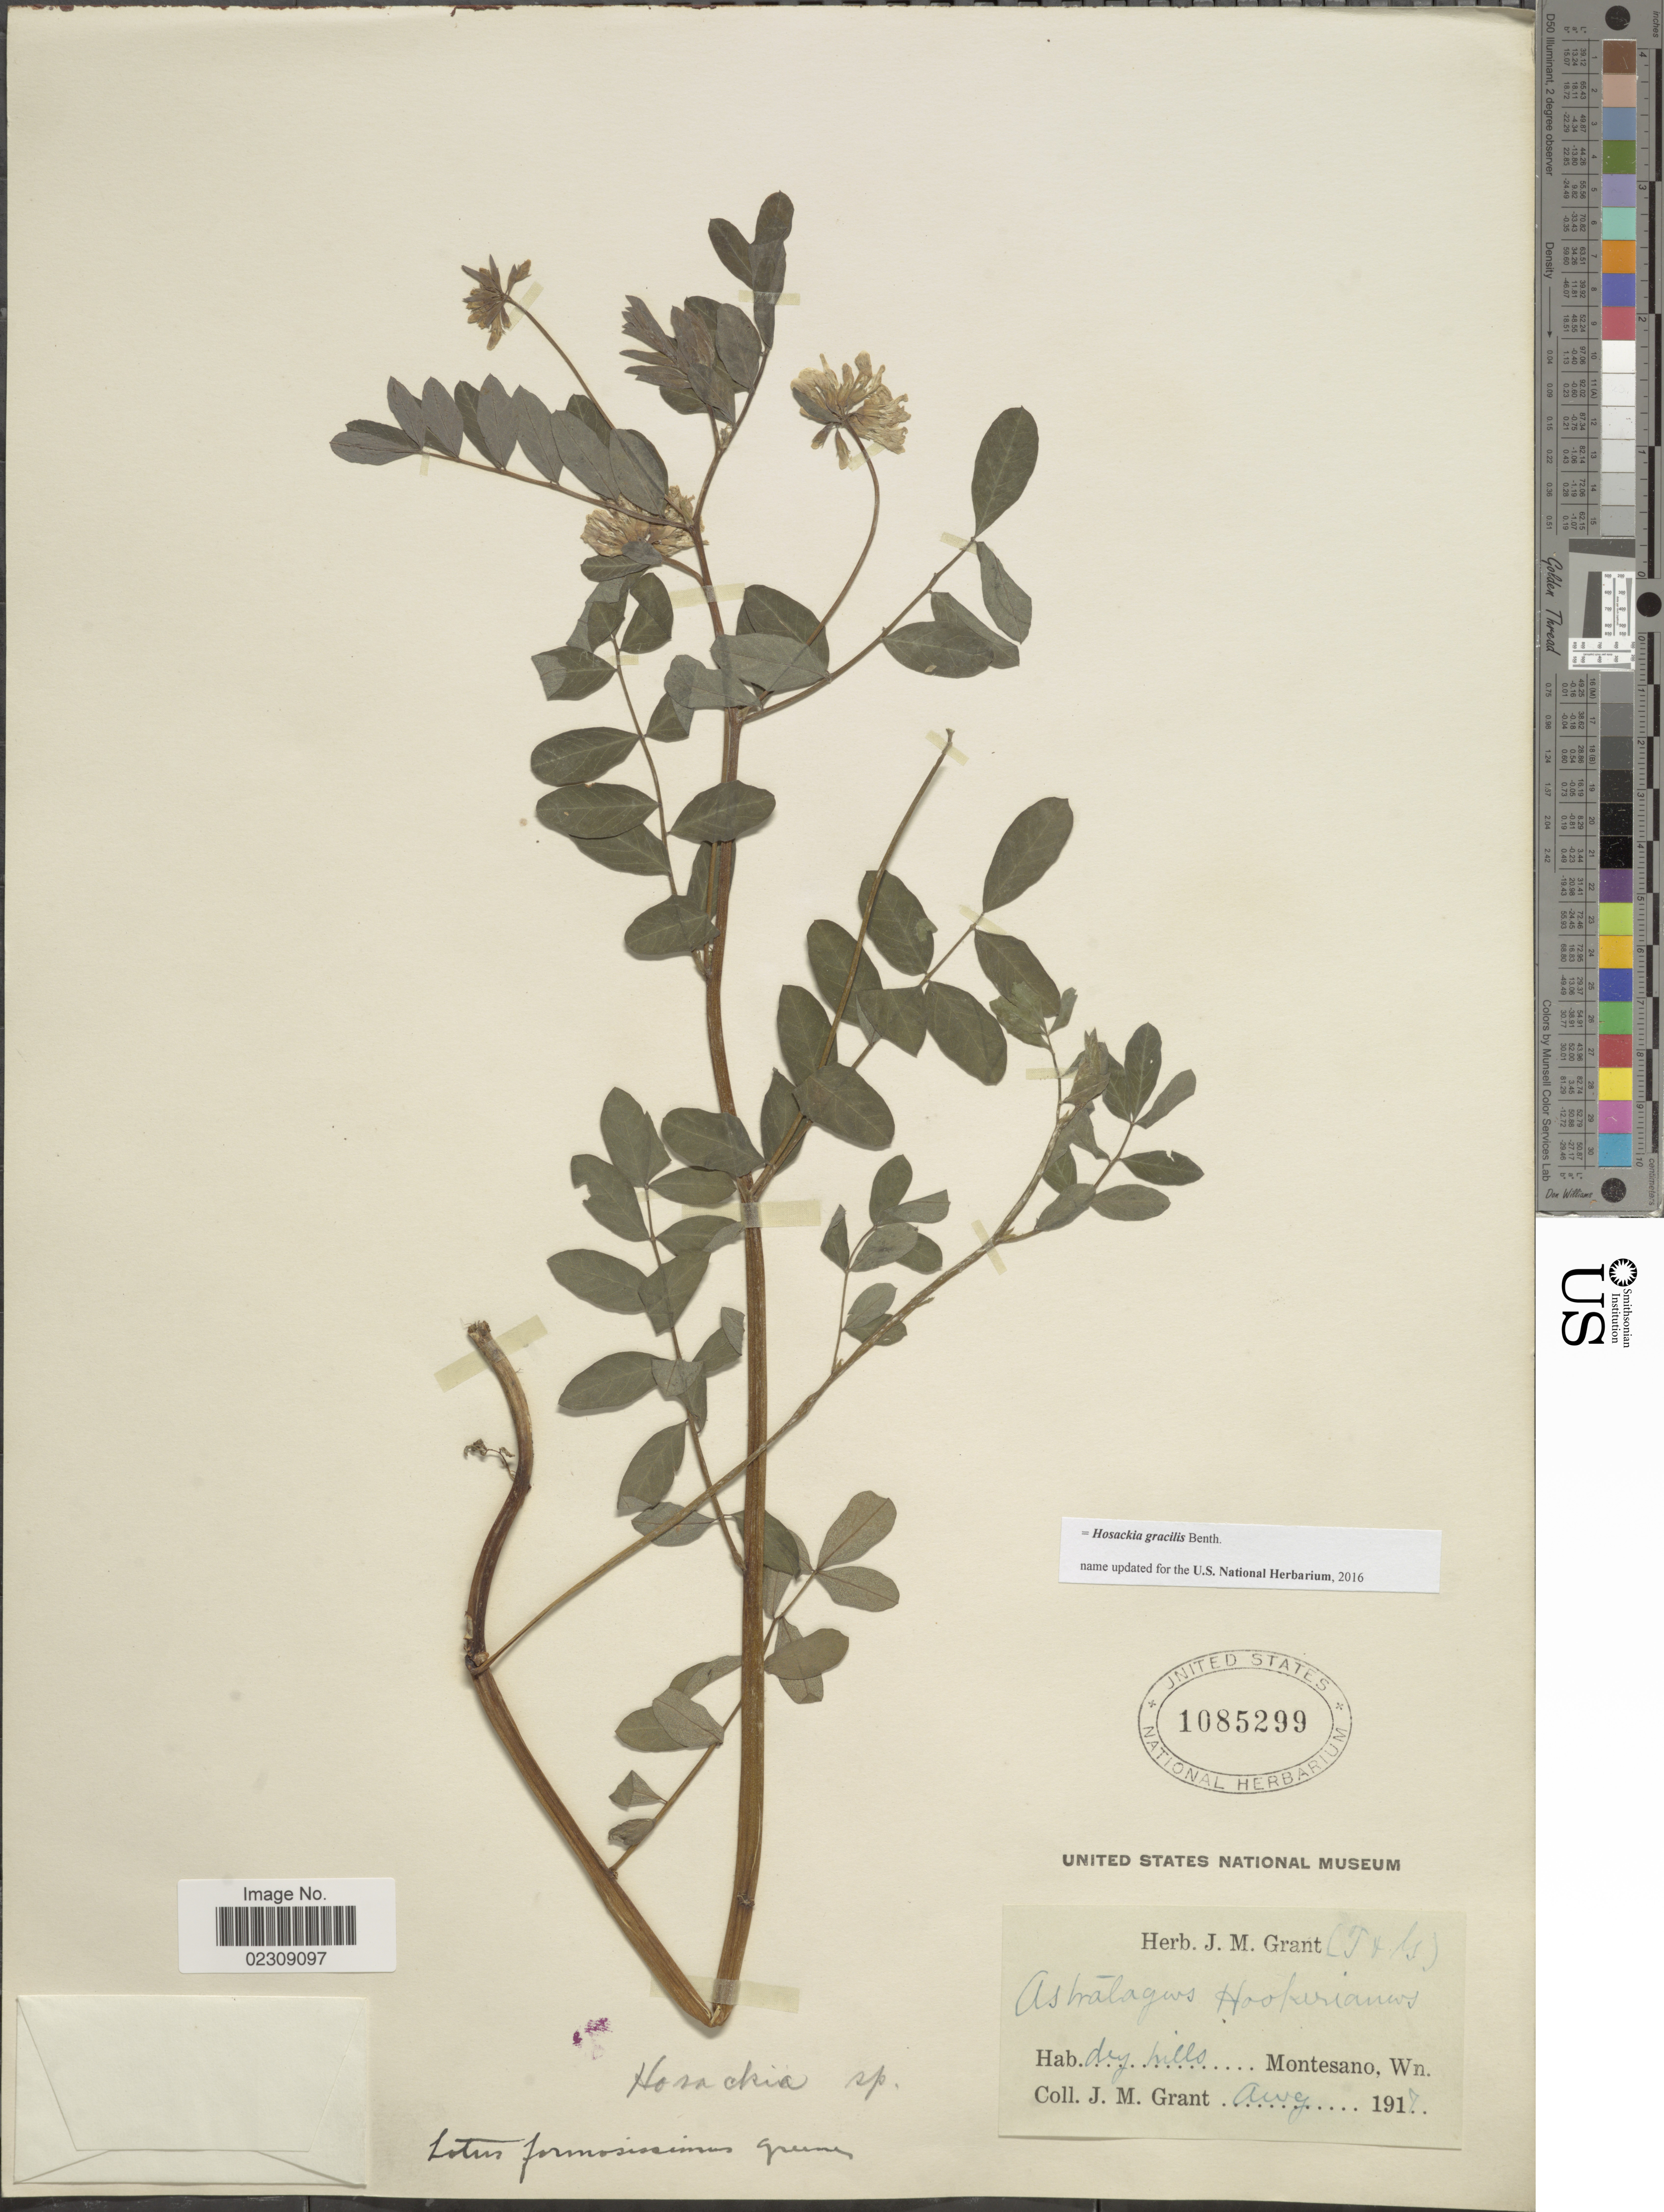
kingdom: Plantae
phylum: Tracheophyta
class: Magnoliopsida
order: Fabales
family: Fabaceae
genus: Hosackia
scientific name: Hosackia gracilis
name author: Benth.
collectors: J. M. Grant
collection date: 1917-08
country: United States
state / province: Washington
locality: Dry hills, Montesano, Wn.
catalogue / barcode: US 1085299